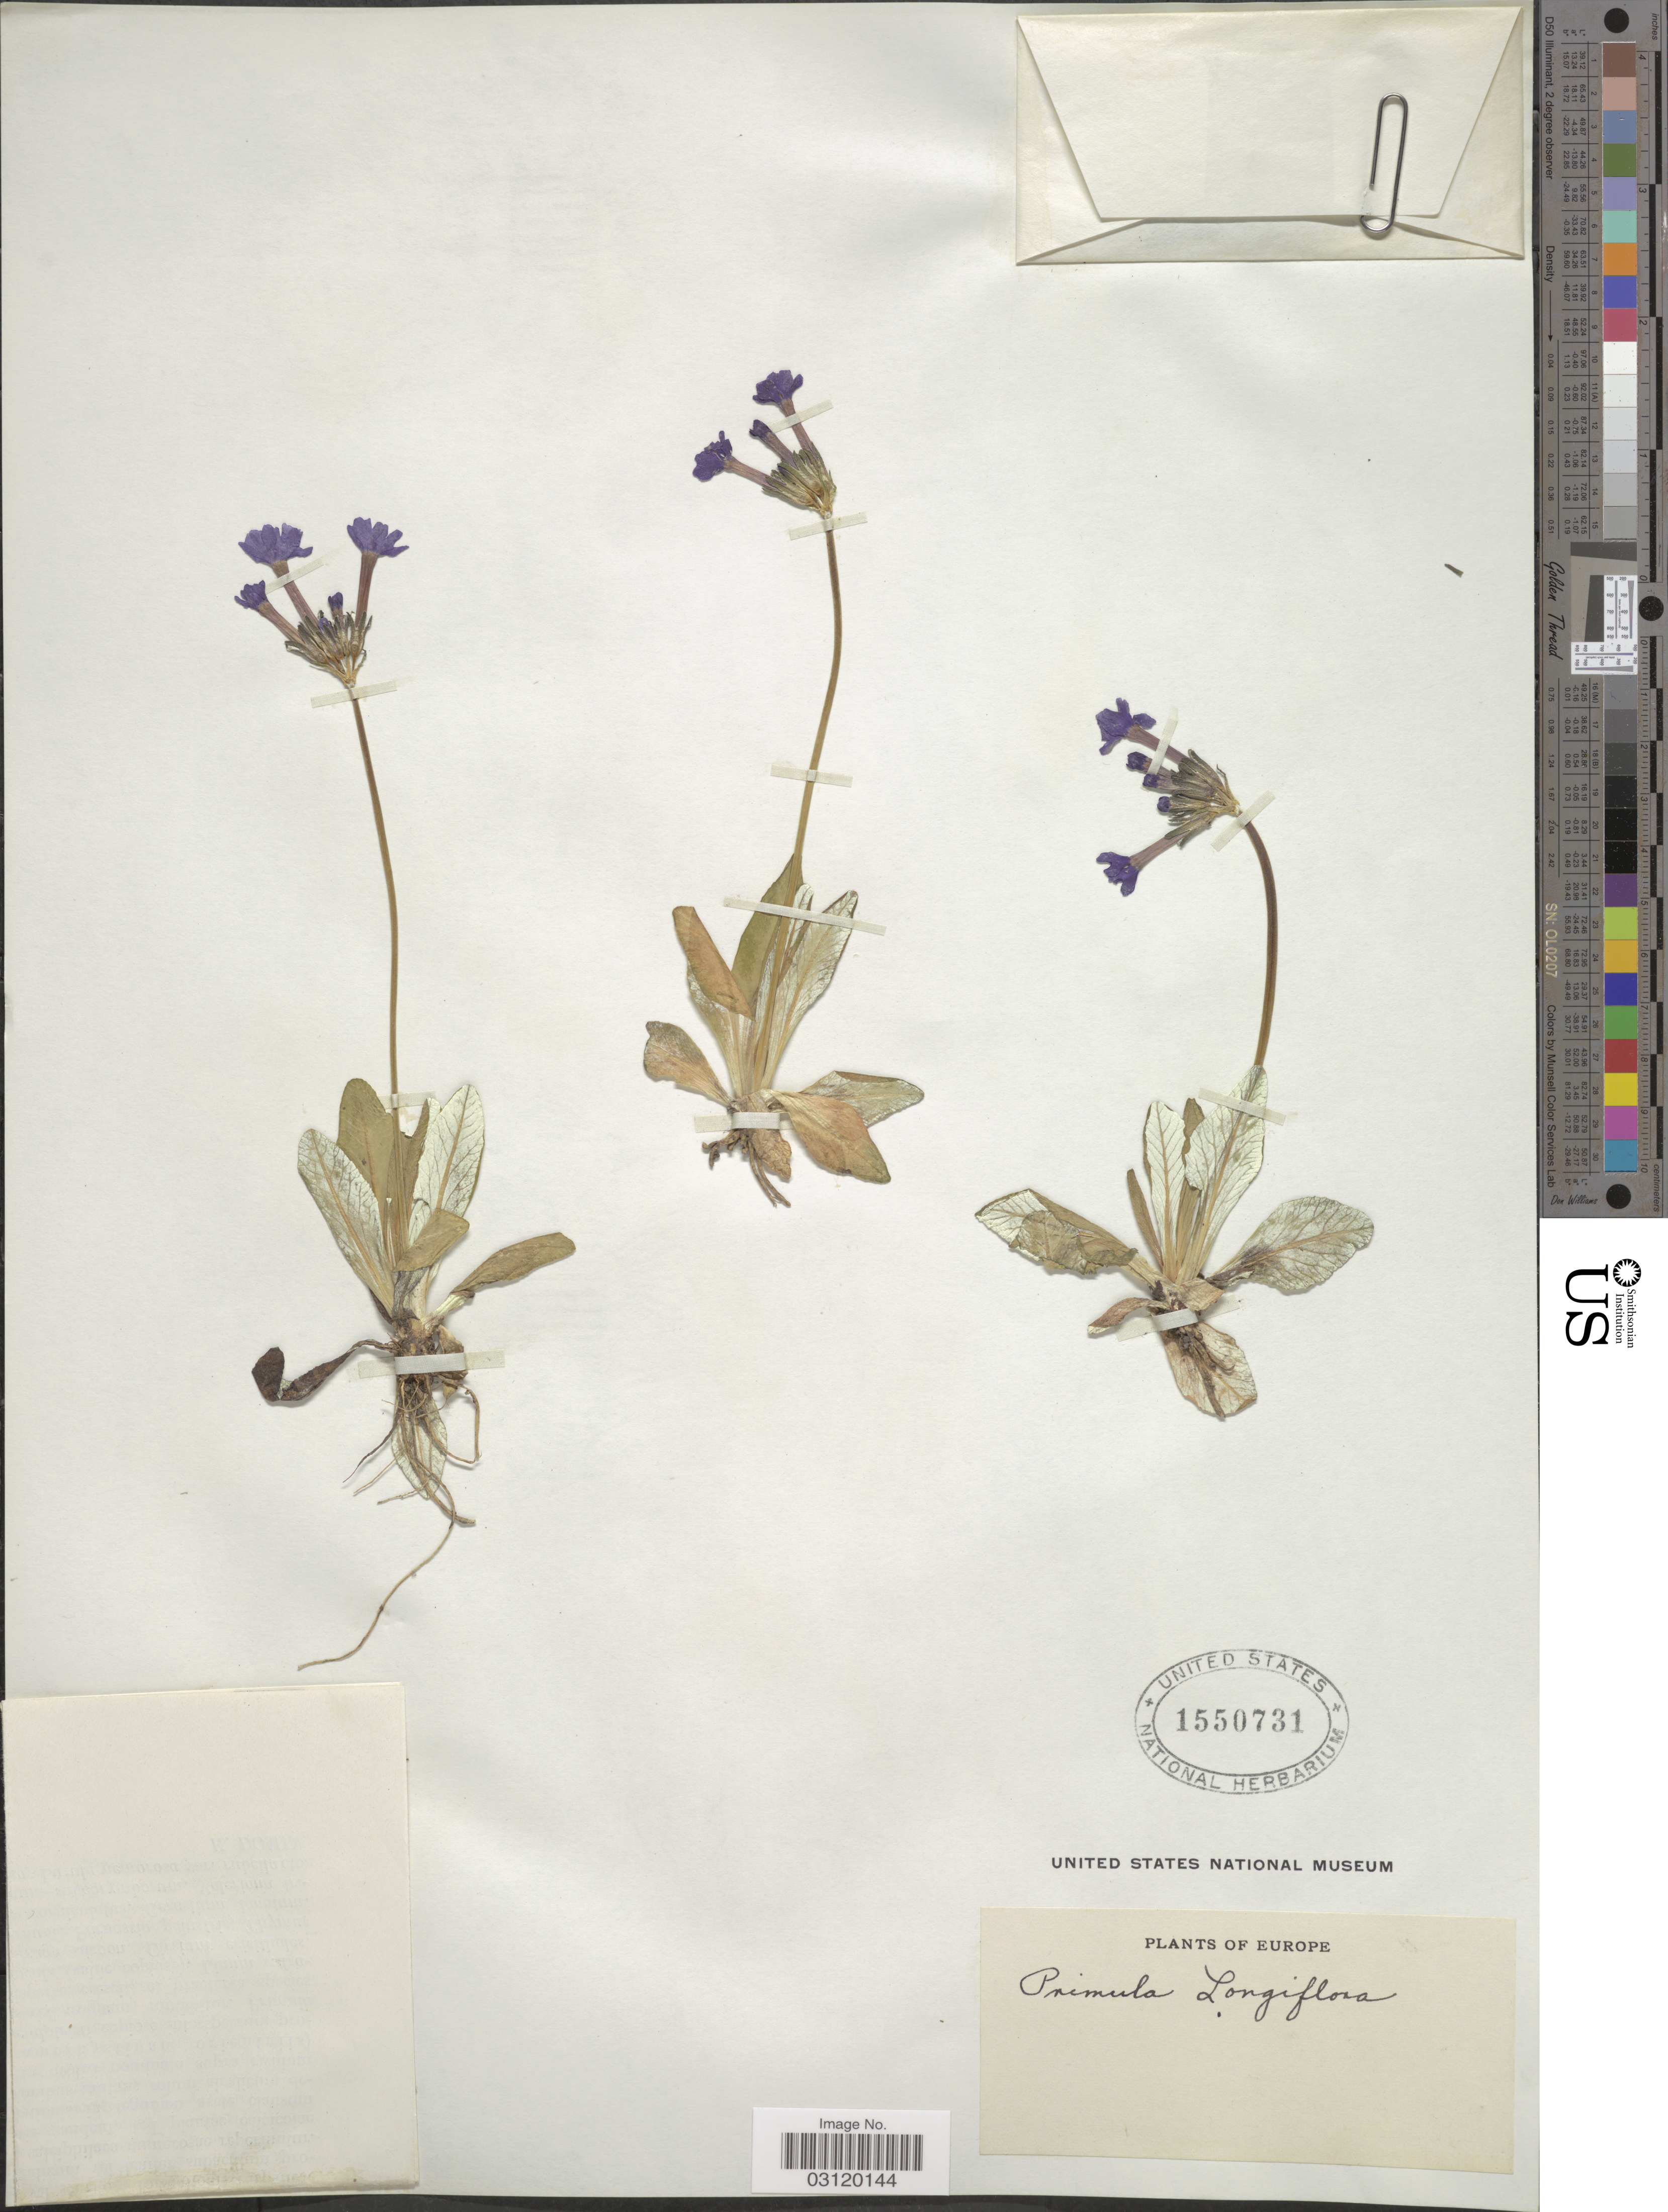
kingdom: Plantae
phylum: Tracheophyta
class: Magnoliopsida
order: Ericales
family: Primulaceae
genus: Primula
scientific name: Primula longiflora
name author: All.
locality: Europe.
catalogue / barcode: US 1550731